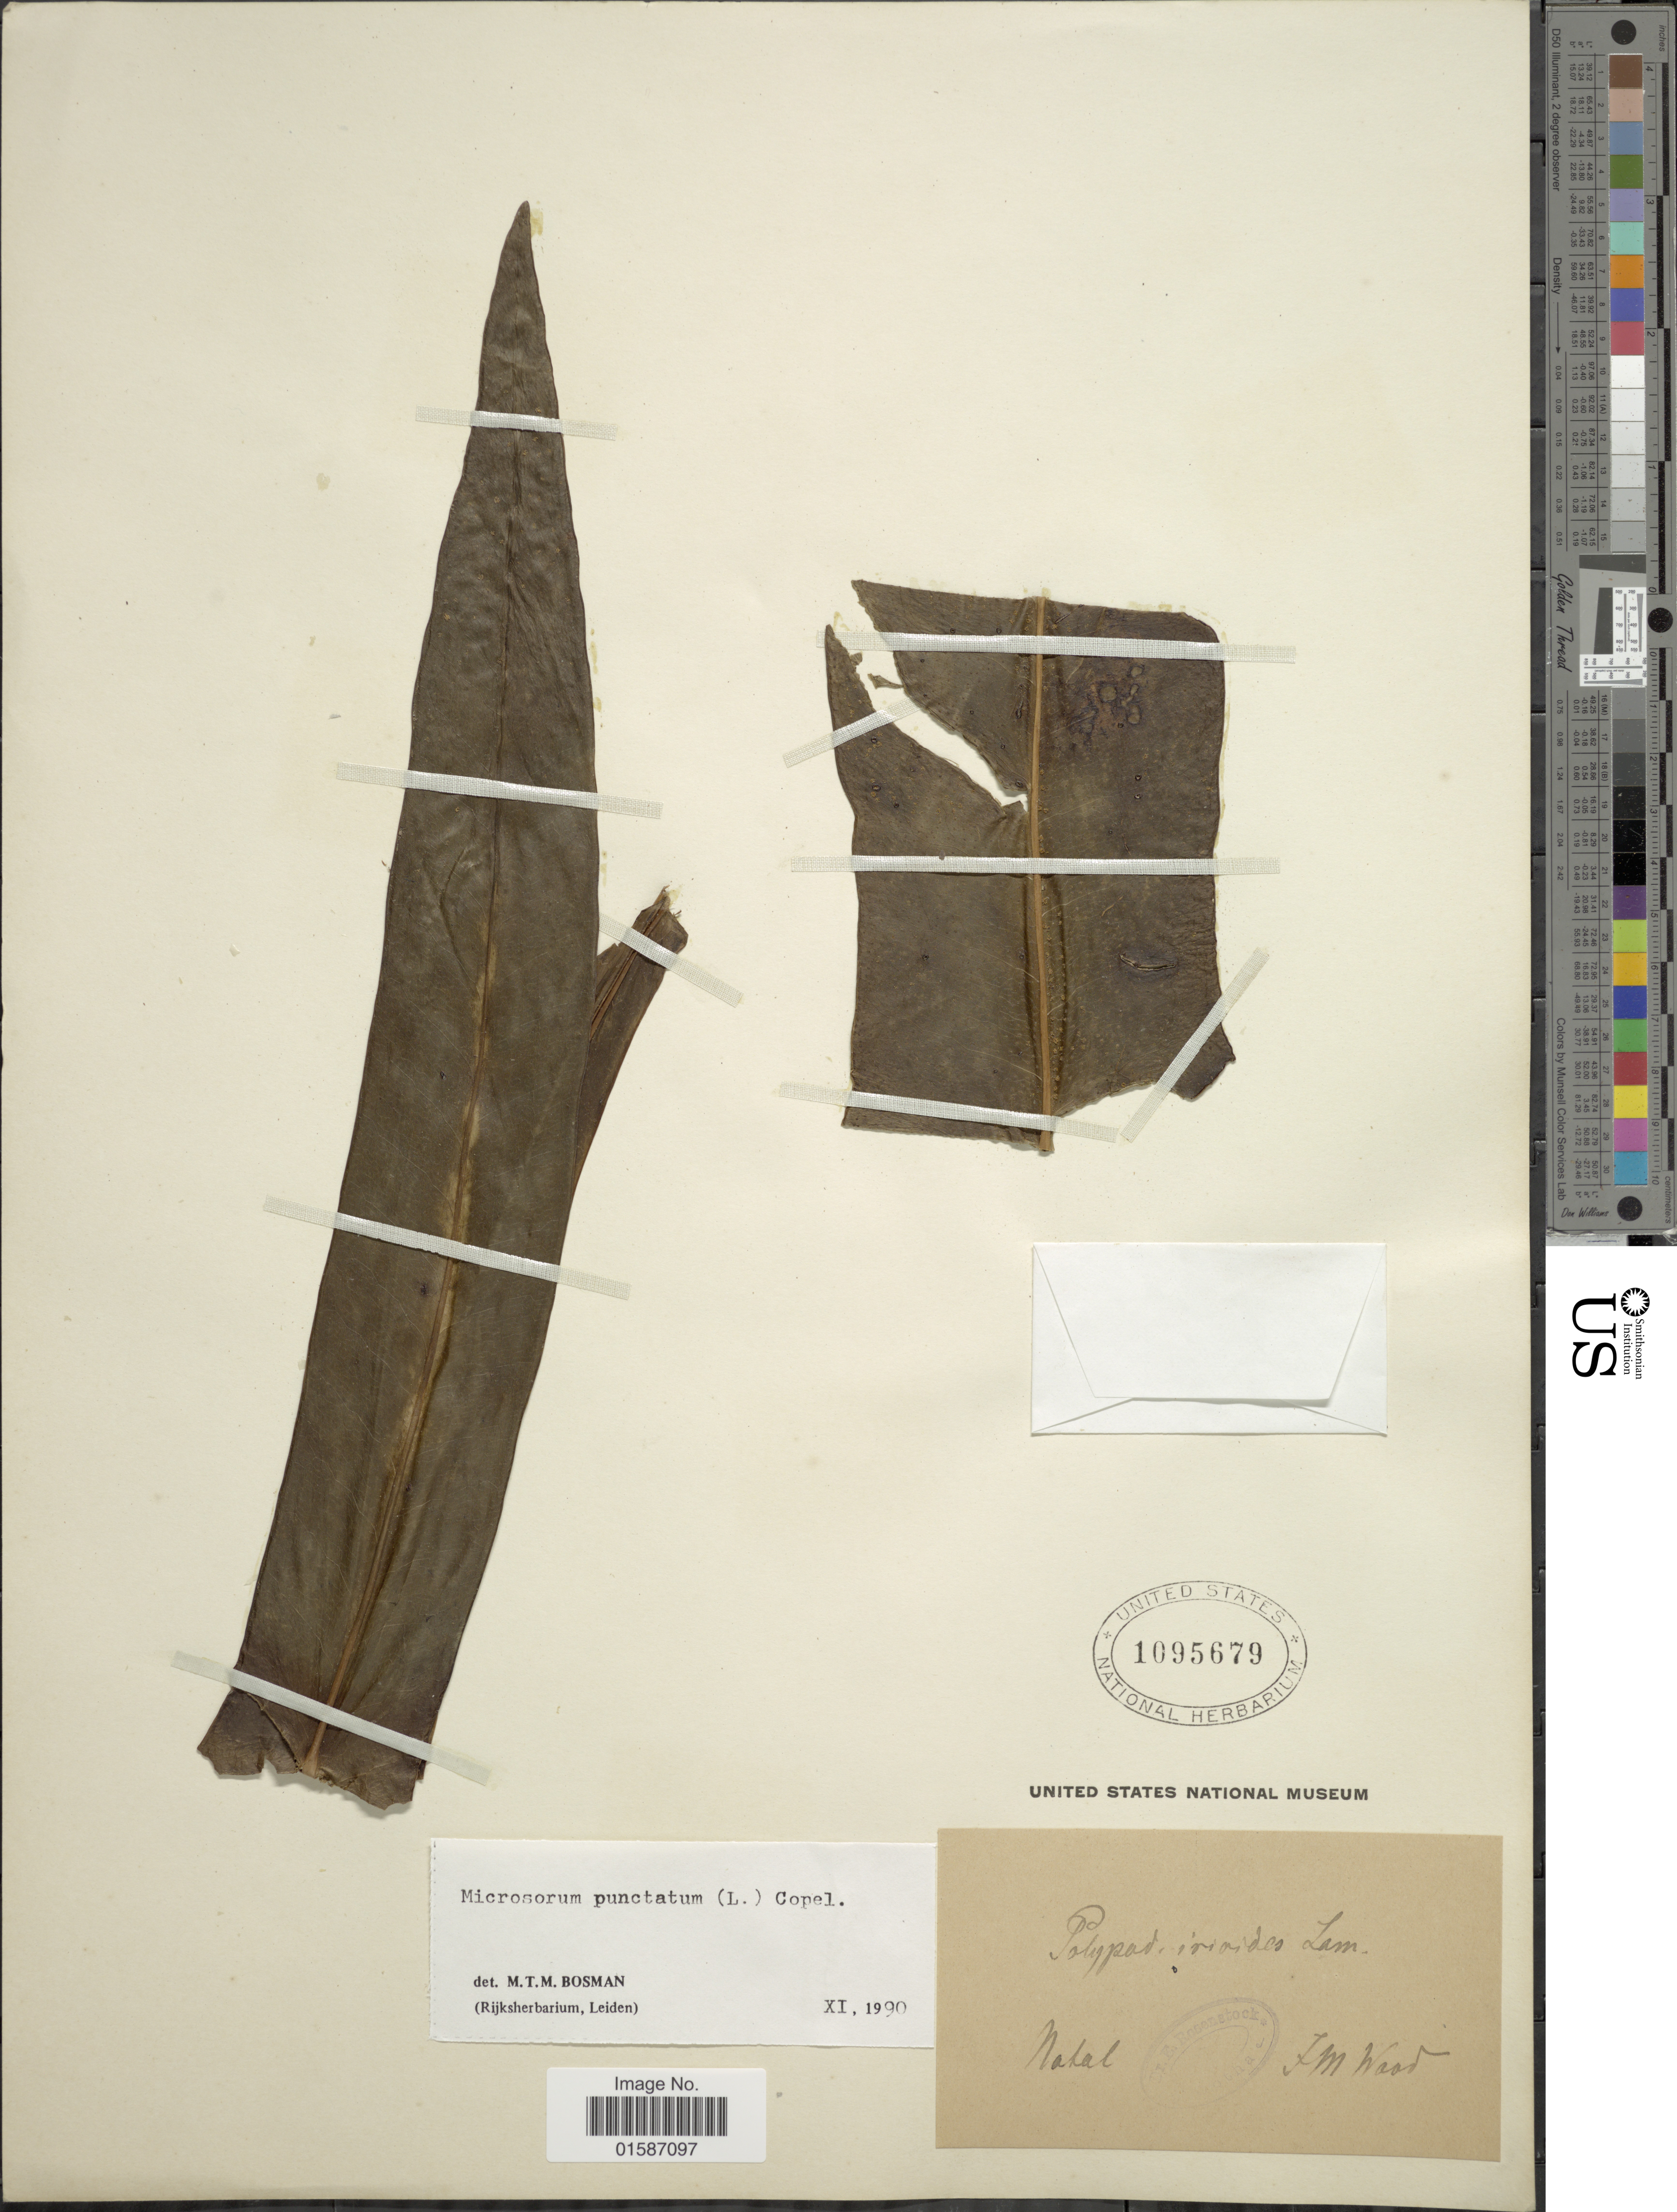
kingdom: Plantae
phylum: Tracheophyta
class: Polypodiopsida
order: Polypodiales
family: Polypodiaceae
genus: Microsorum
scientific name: Microsorum punctatum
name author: (L.) Copel.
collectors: J. M. Wood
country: South Africa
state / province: KwaZulu-Natal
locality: Natal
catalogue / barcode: US 1095679